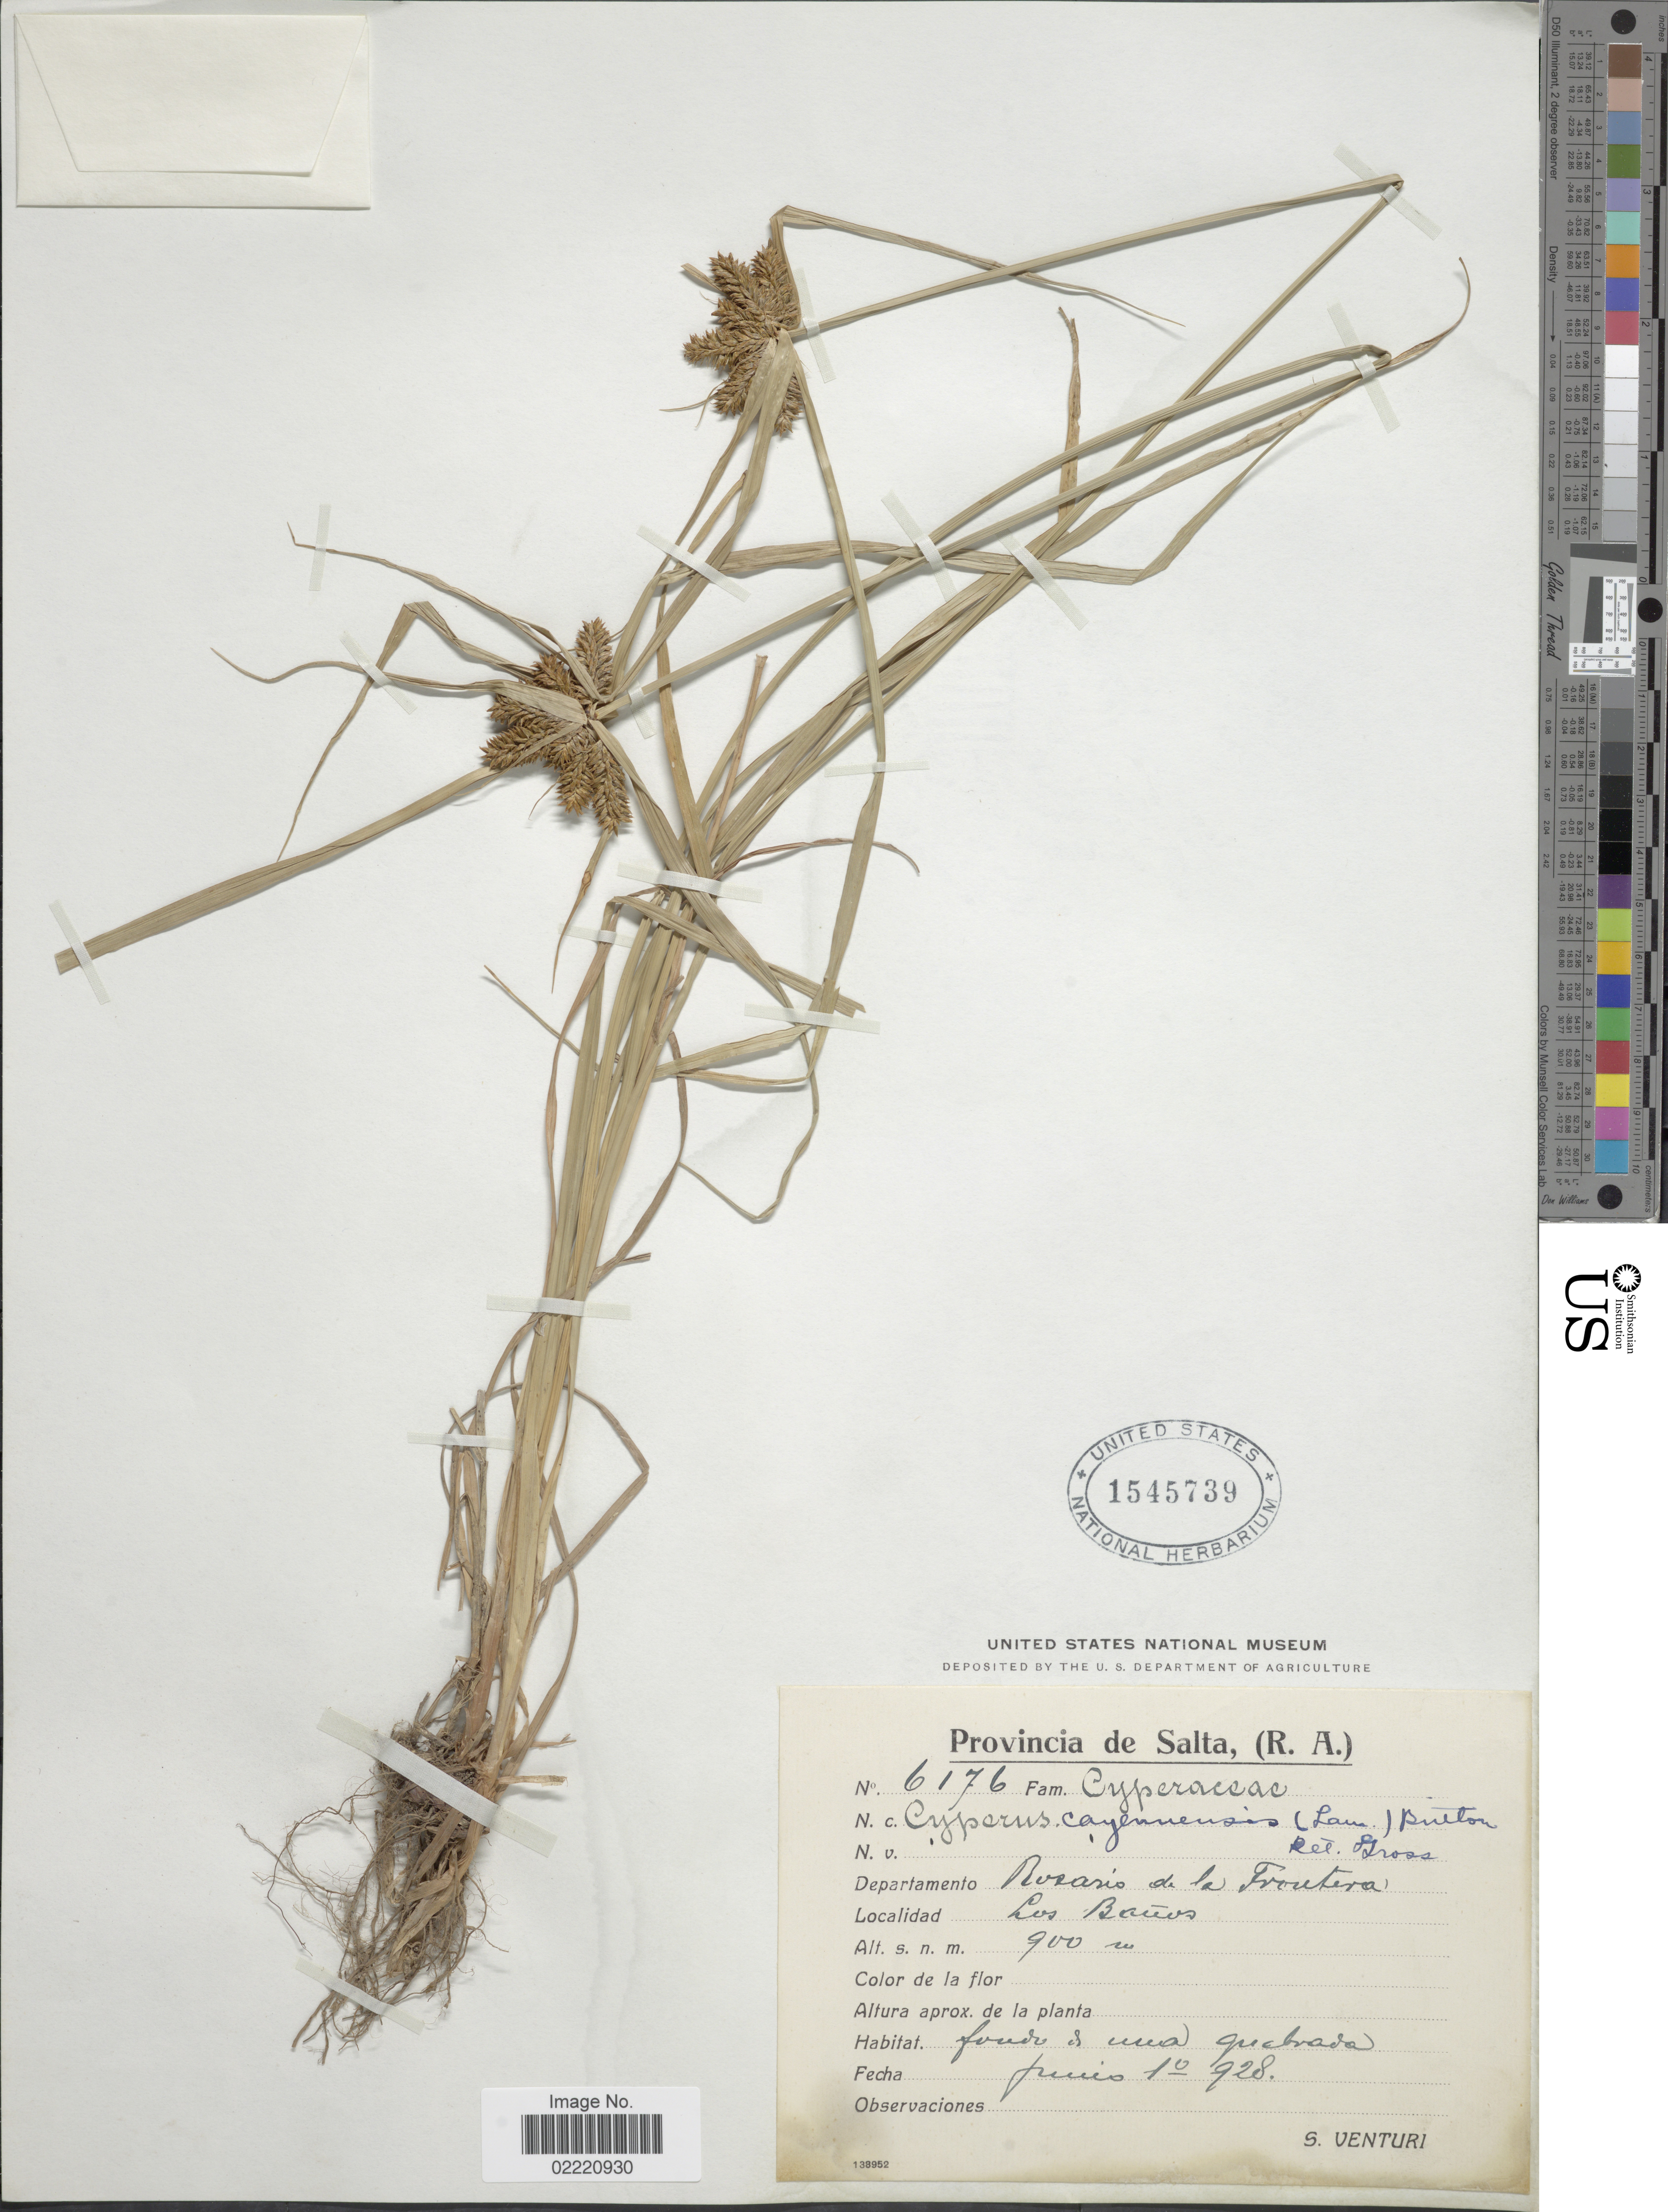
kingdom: Plantae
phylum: Tracheophyta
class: Liliopsida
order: Poales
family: Cyperaceae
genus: Cyperus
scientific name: Cyperus aggregatus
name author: (Willd.) Endl.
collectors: S. Venturi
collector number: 6176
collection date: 1928-06-10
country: Argentina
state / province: Salta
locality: (R.A.), Departamento Rosario de la Frontera, Los Banos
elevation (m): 900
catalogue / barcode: US 1545739